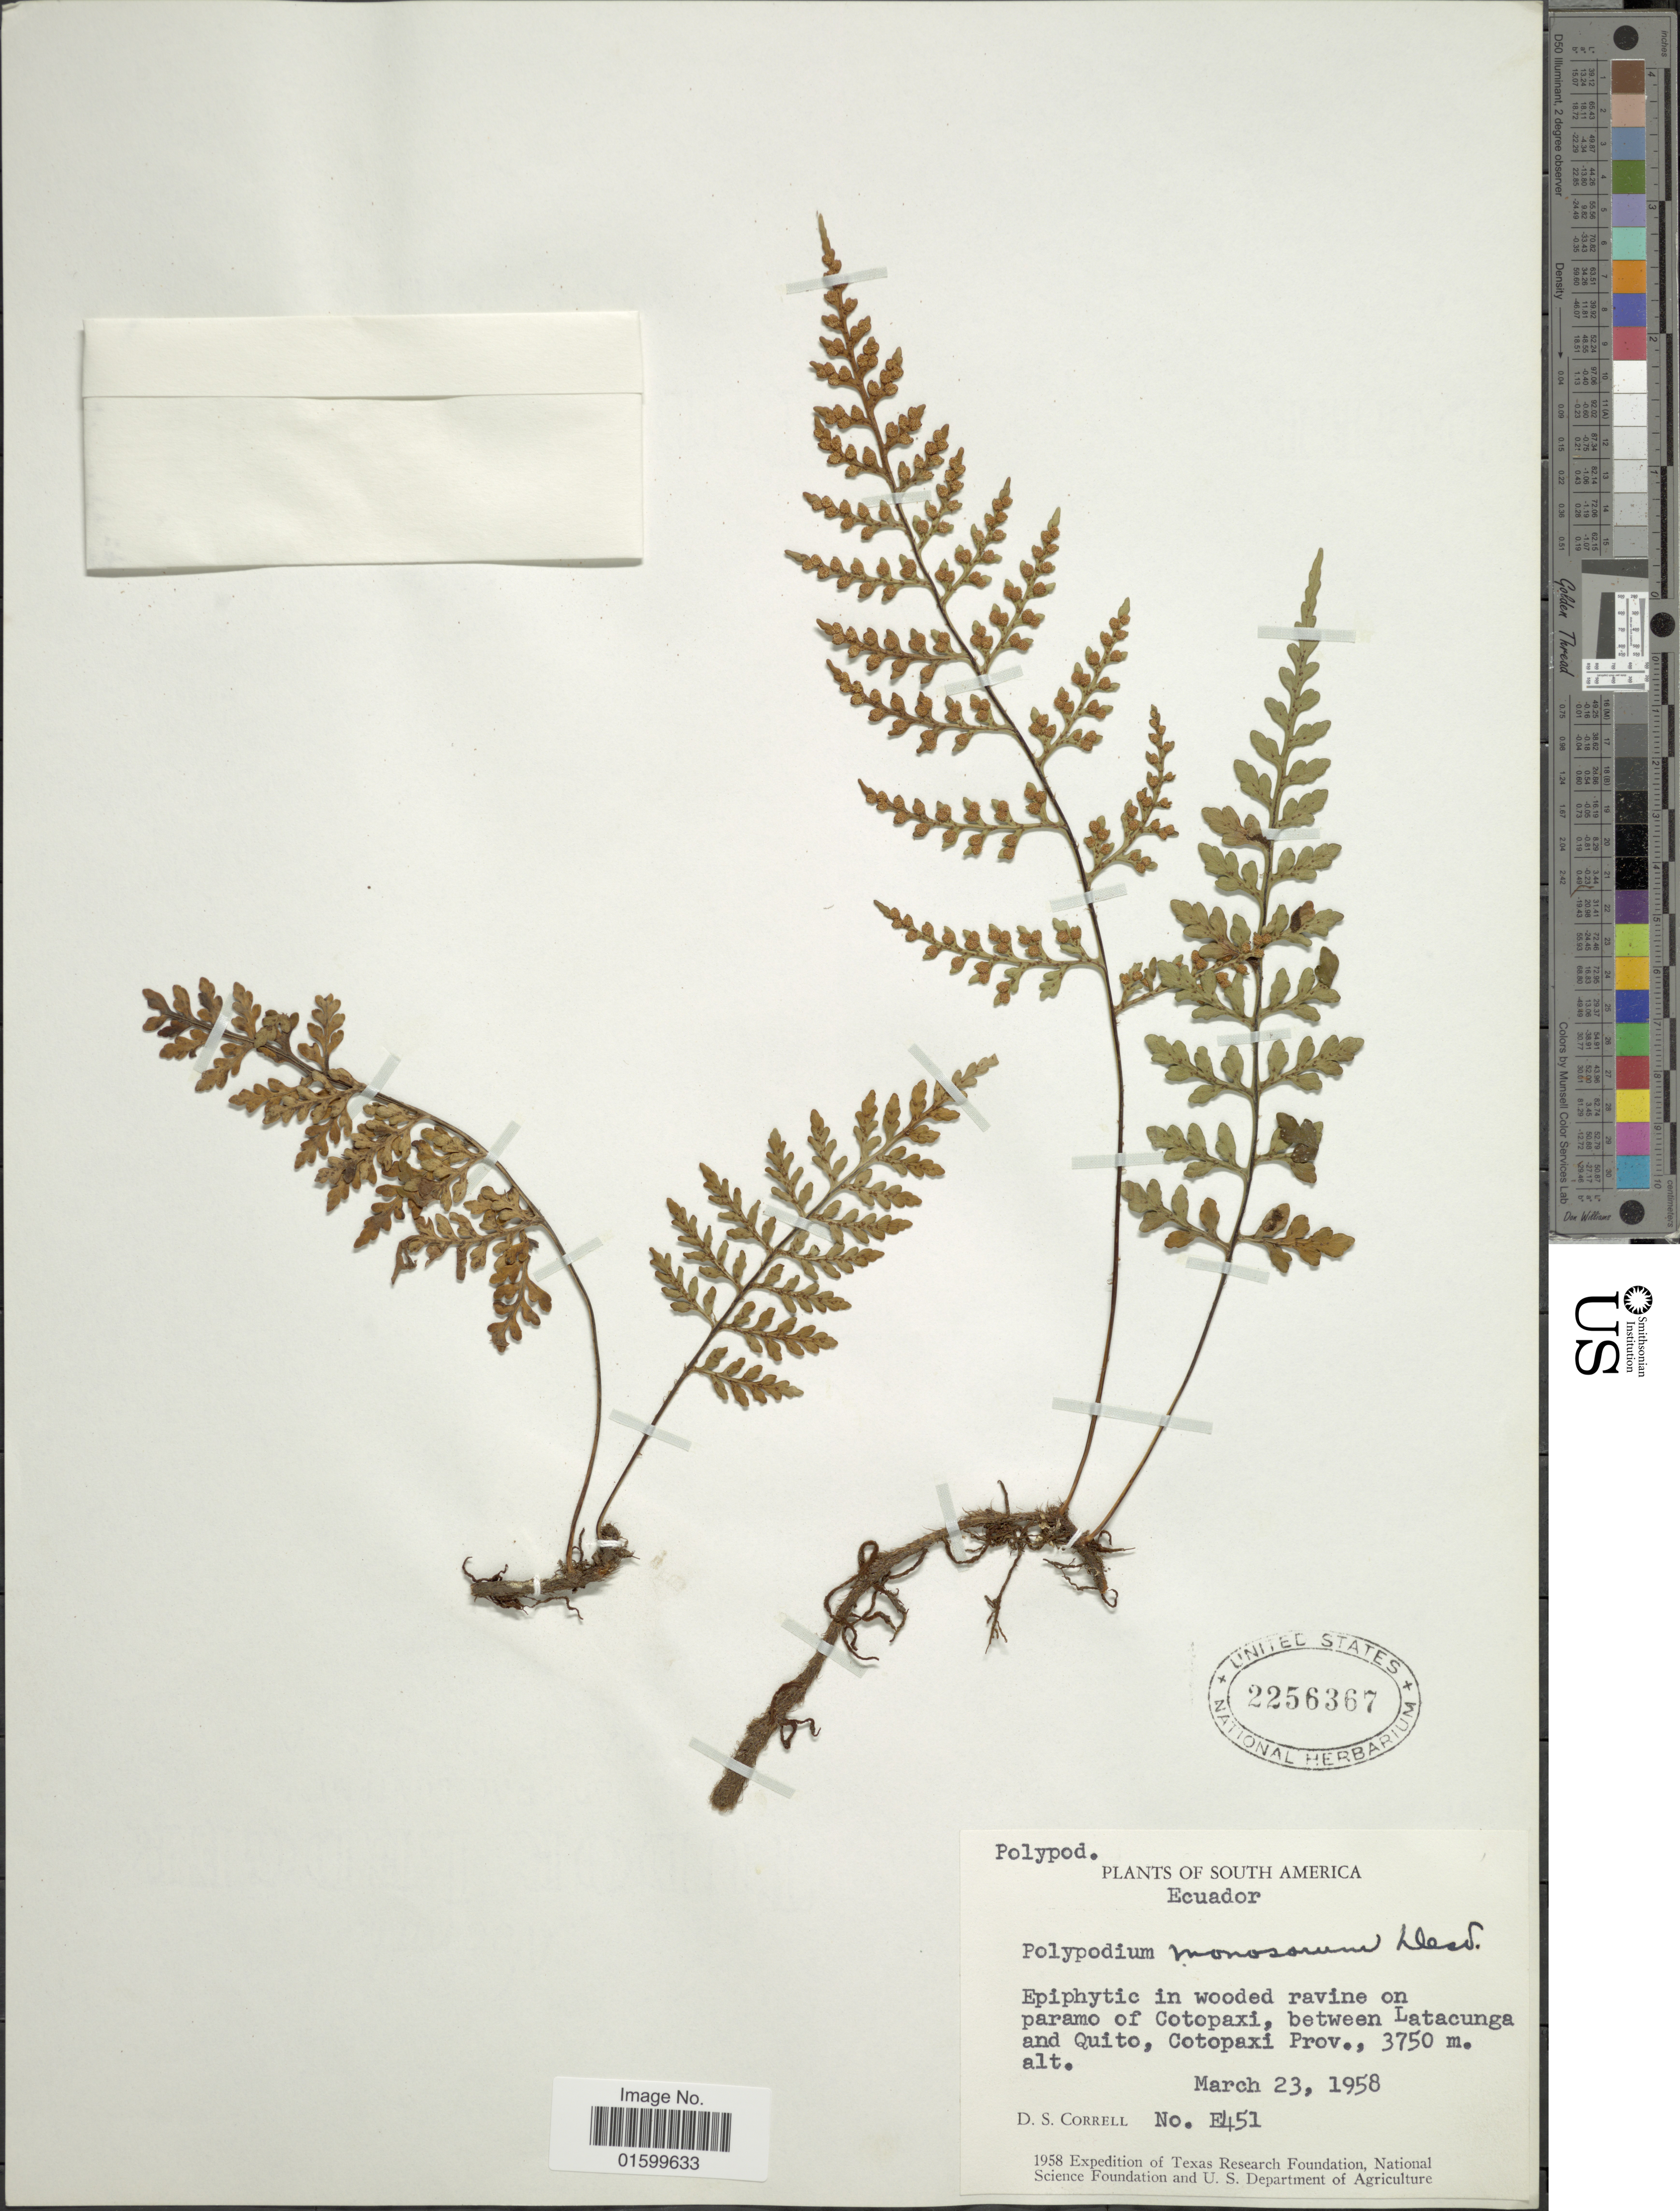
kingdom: Plantae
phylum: Tracheophyta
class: Polypodiopsida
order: Polypodiales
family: Polypodiaceae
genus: Pleopeltis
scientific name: Pleopeltis monosora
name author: (Desv.) A.R. Sm.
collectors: D. S. Correll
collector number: W451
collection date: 1958-03-23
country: Ecuador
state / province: Cotopaxi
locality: South America, paramo of Cotopaxi, between Latacunga and Quito, Cotopaxi Prov.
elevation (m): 3750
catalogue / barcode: US 2256367